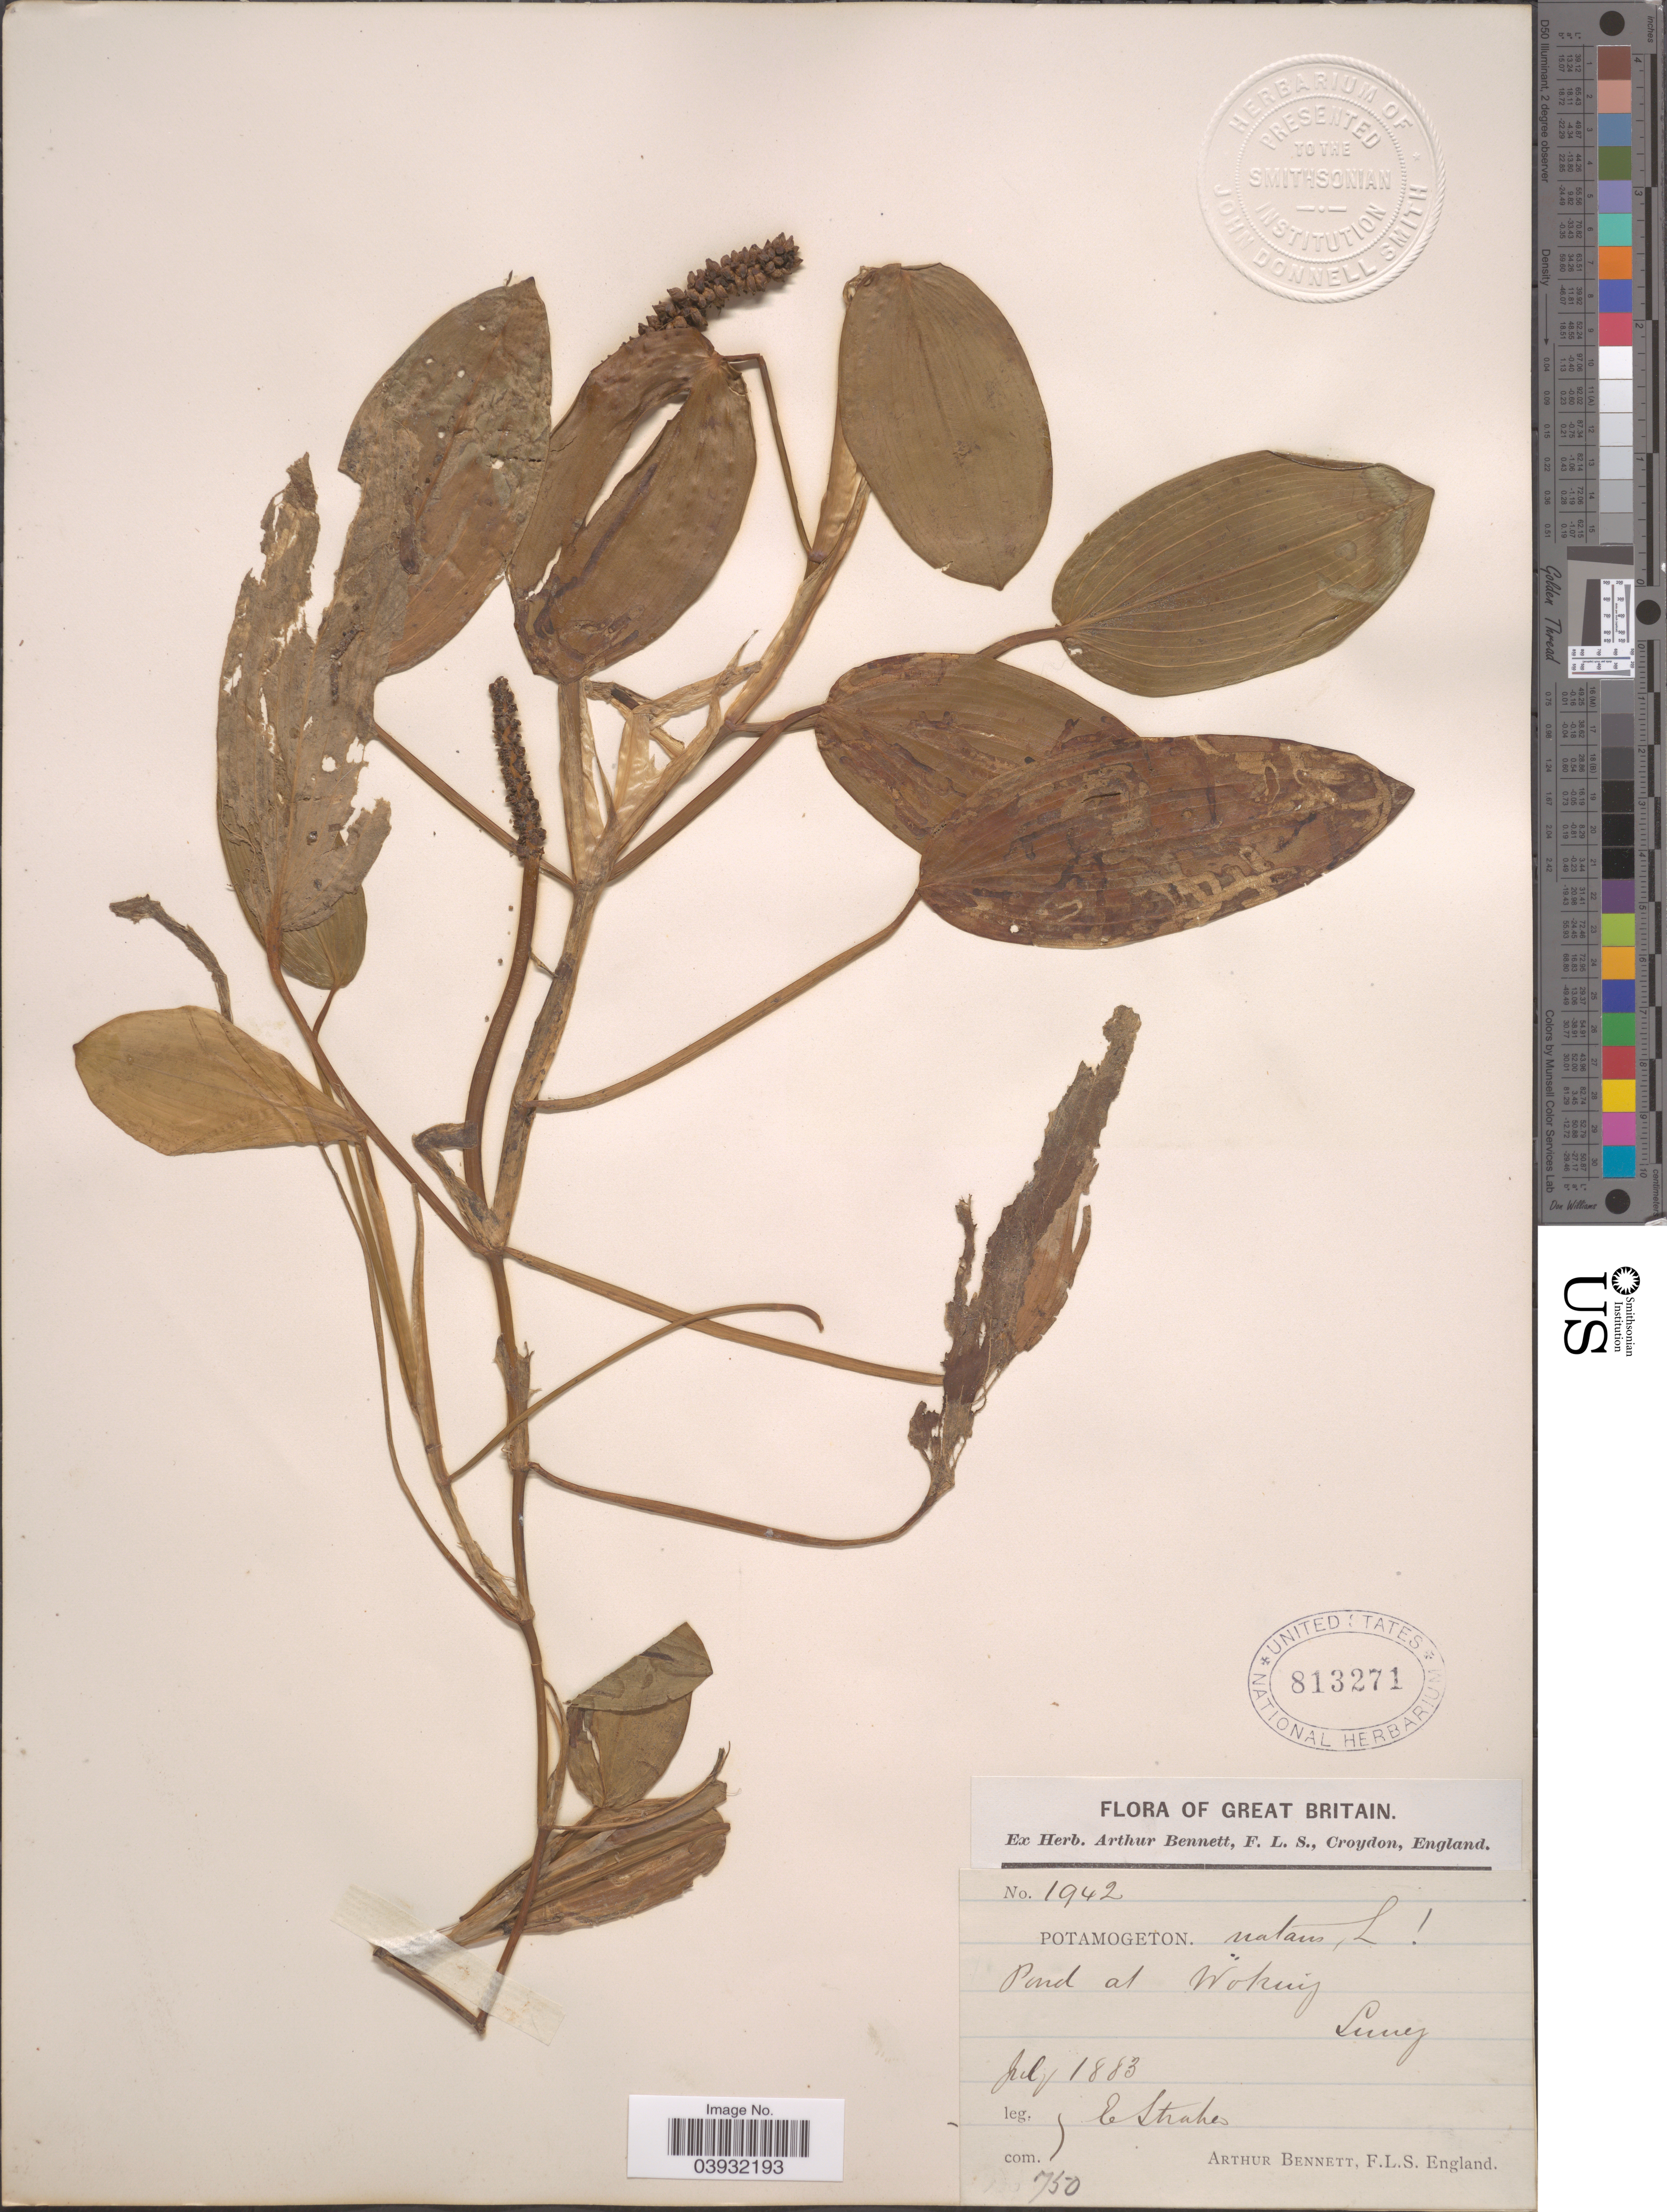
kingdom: Plantae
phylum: Tracheophyta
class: Liliopsida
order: Alismatales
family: Potamogetonaceae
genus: Potamogeton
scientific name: Potamogeton natans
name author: L.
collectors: E. Straker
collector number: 1942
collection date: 1883-07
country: United Kingdom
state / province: England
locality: Great Britain. Pond at Working, Surrey.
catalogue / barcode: US 813271